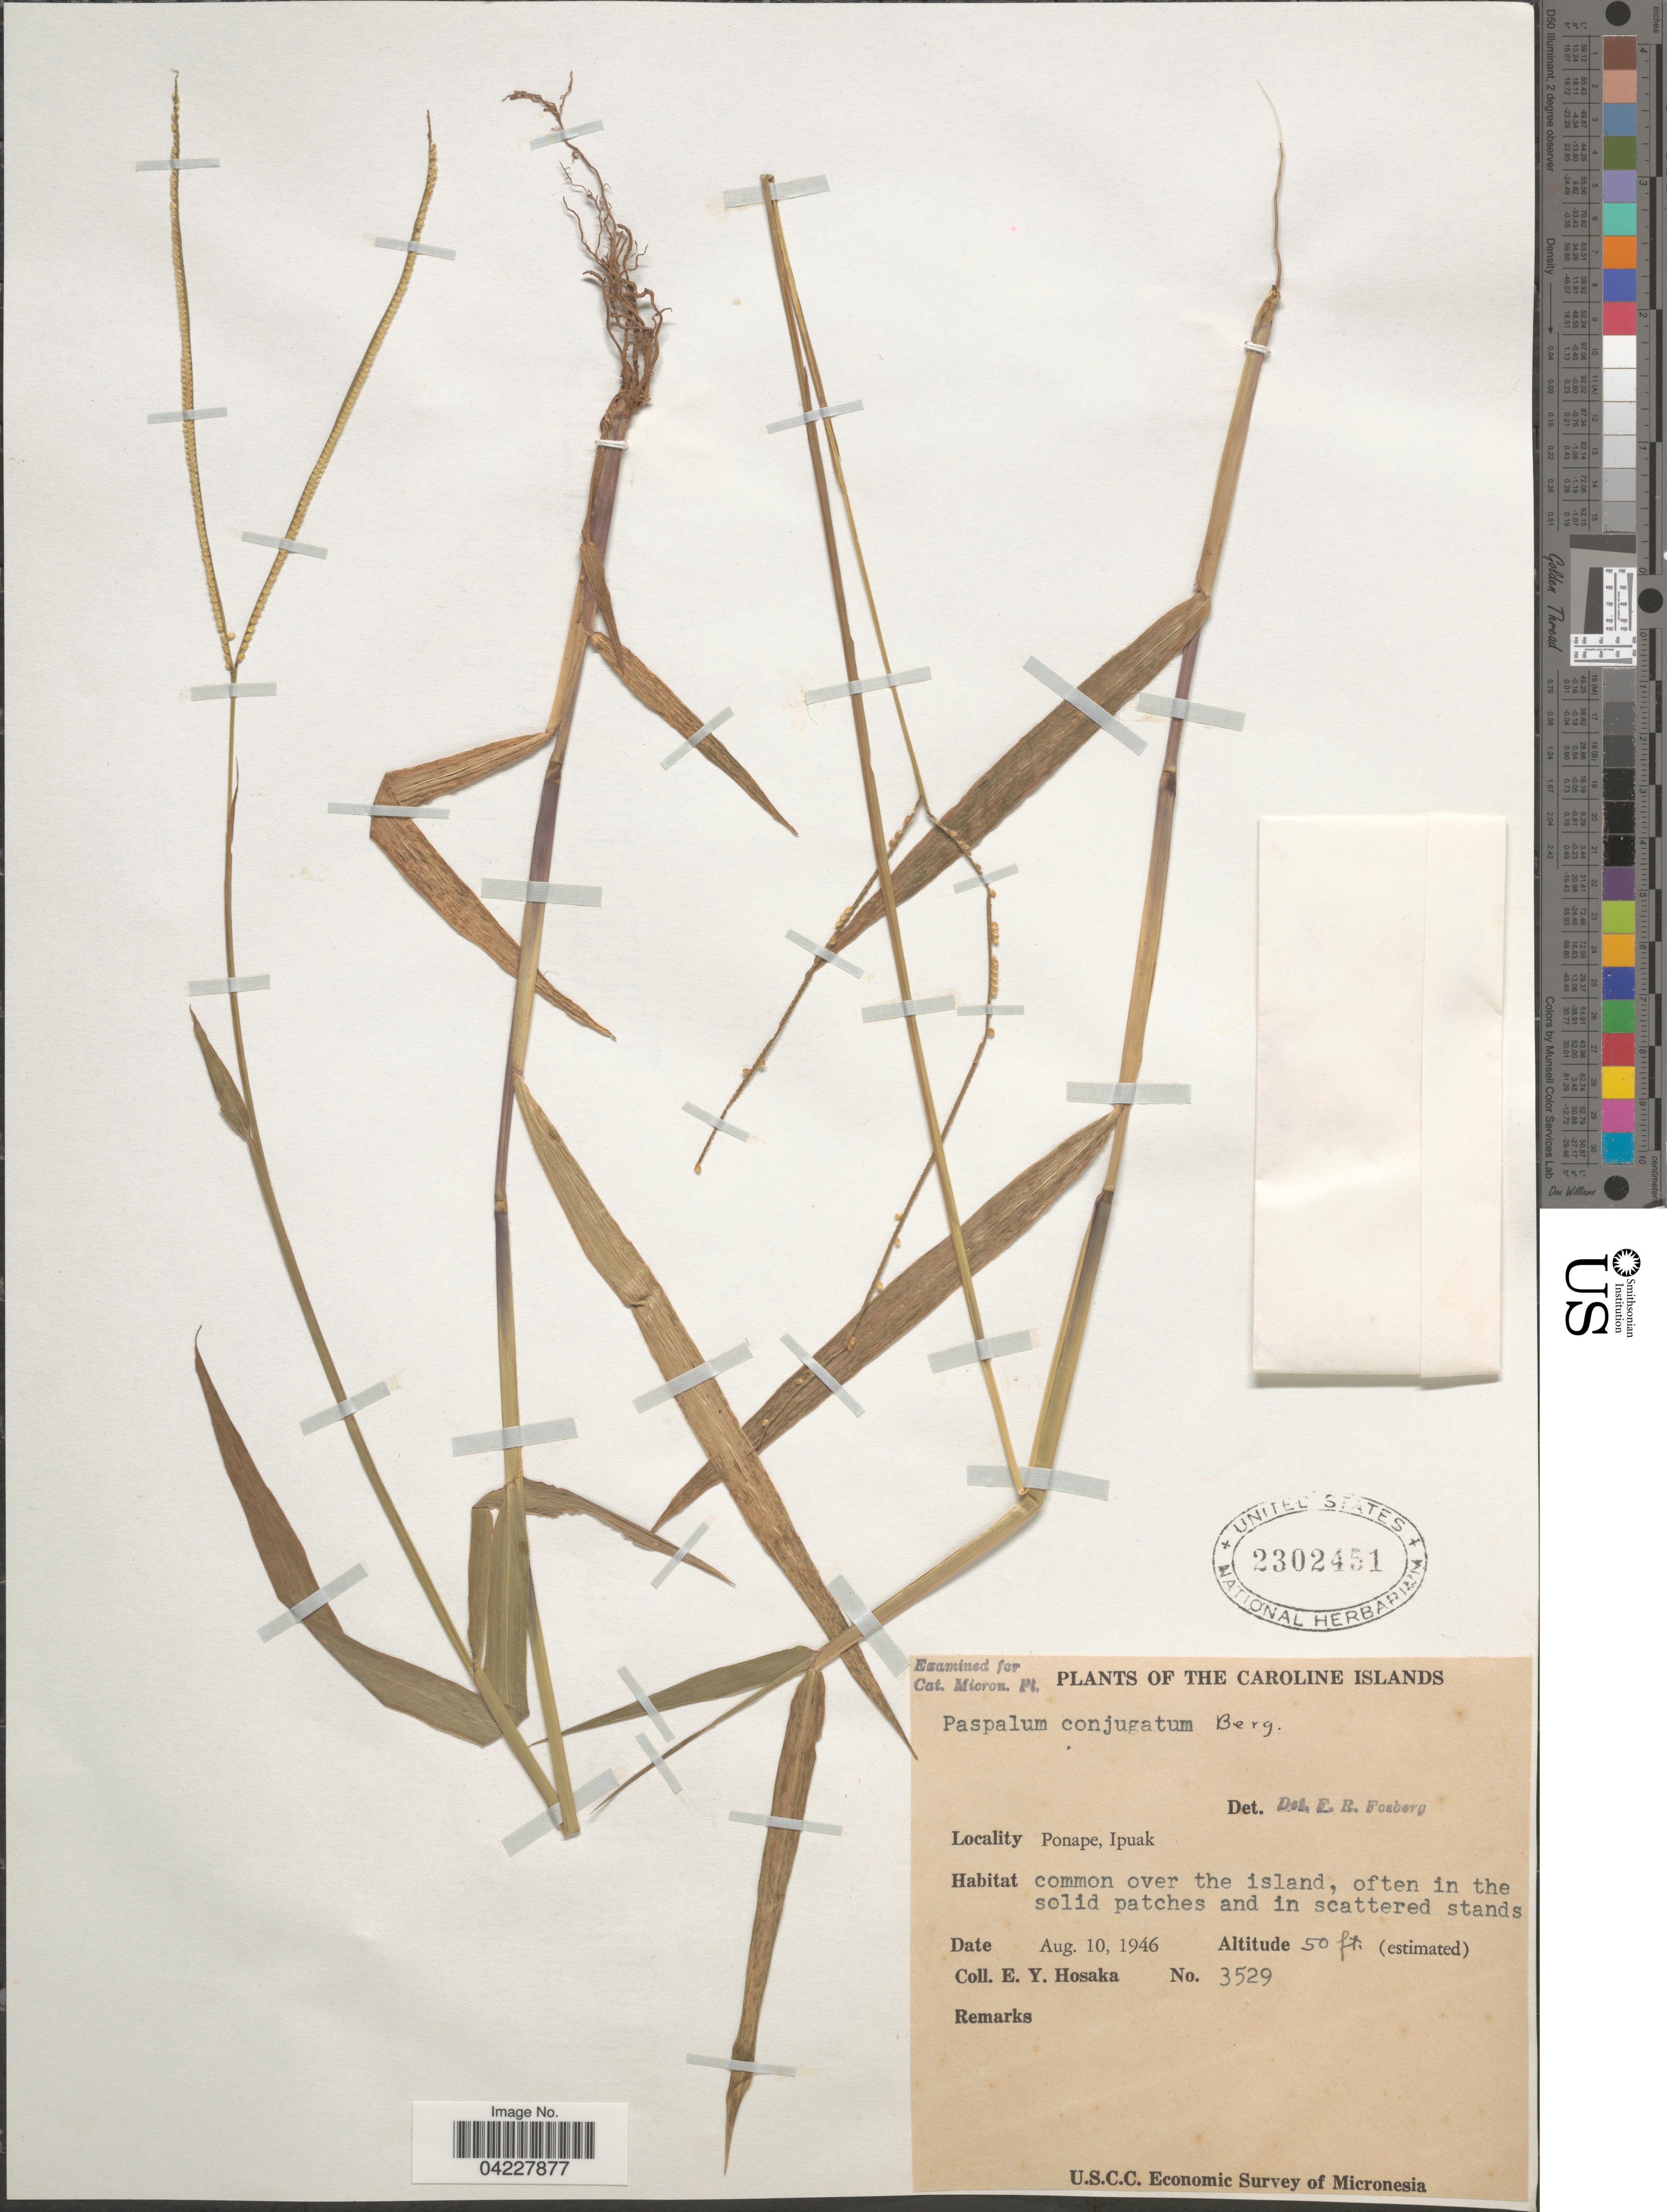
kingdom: Plantae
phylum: Tracheophyta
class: Liliopsida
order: Poales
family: Poaceae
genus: Paspalum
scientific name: Paspalum conjugatum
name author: P.J. Bergius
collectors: E. Y. Hosaka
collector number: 3529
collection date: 1946-08-10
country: Micronesia, Federated States of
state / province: Pohnpei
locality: The Caroline Islands. Ponape, Ipuak. U.S.C.C. Economic Survey of Micronesia.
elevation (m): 15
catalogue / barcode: US 2302451